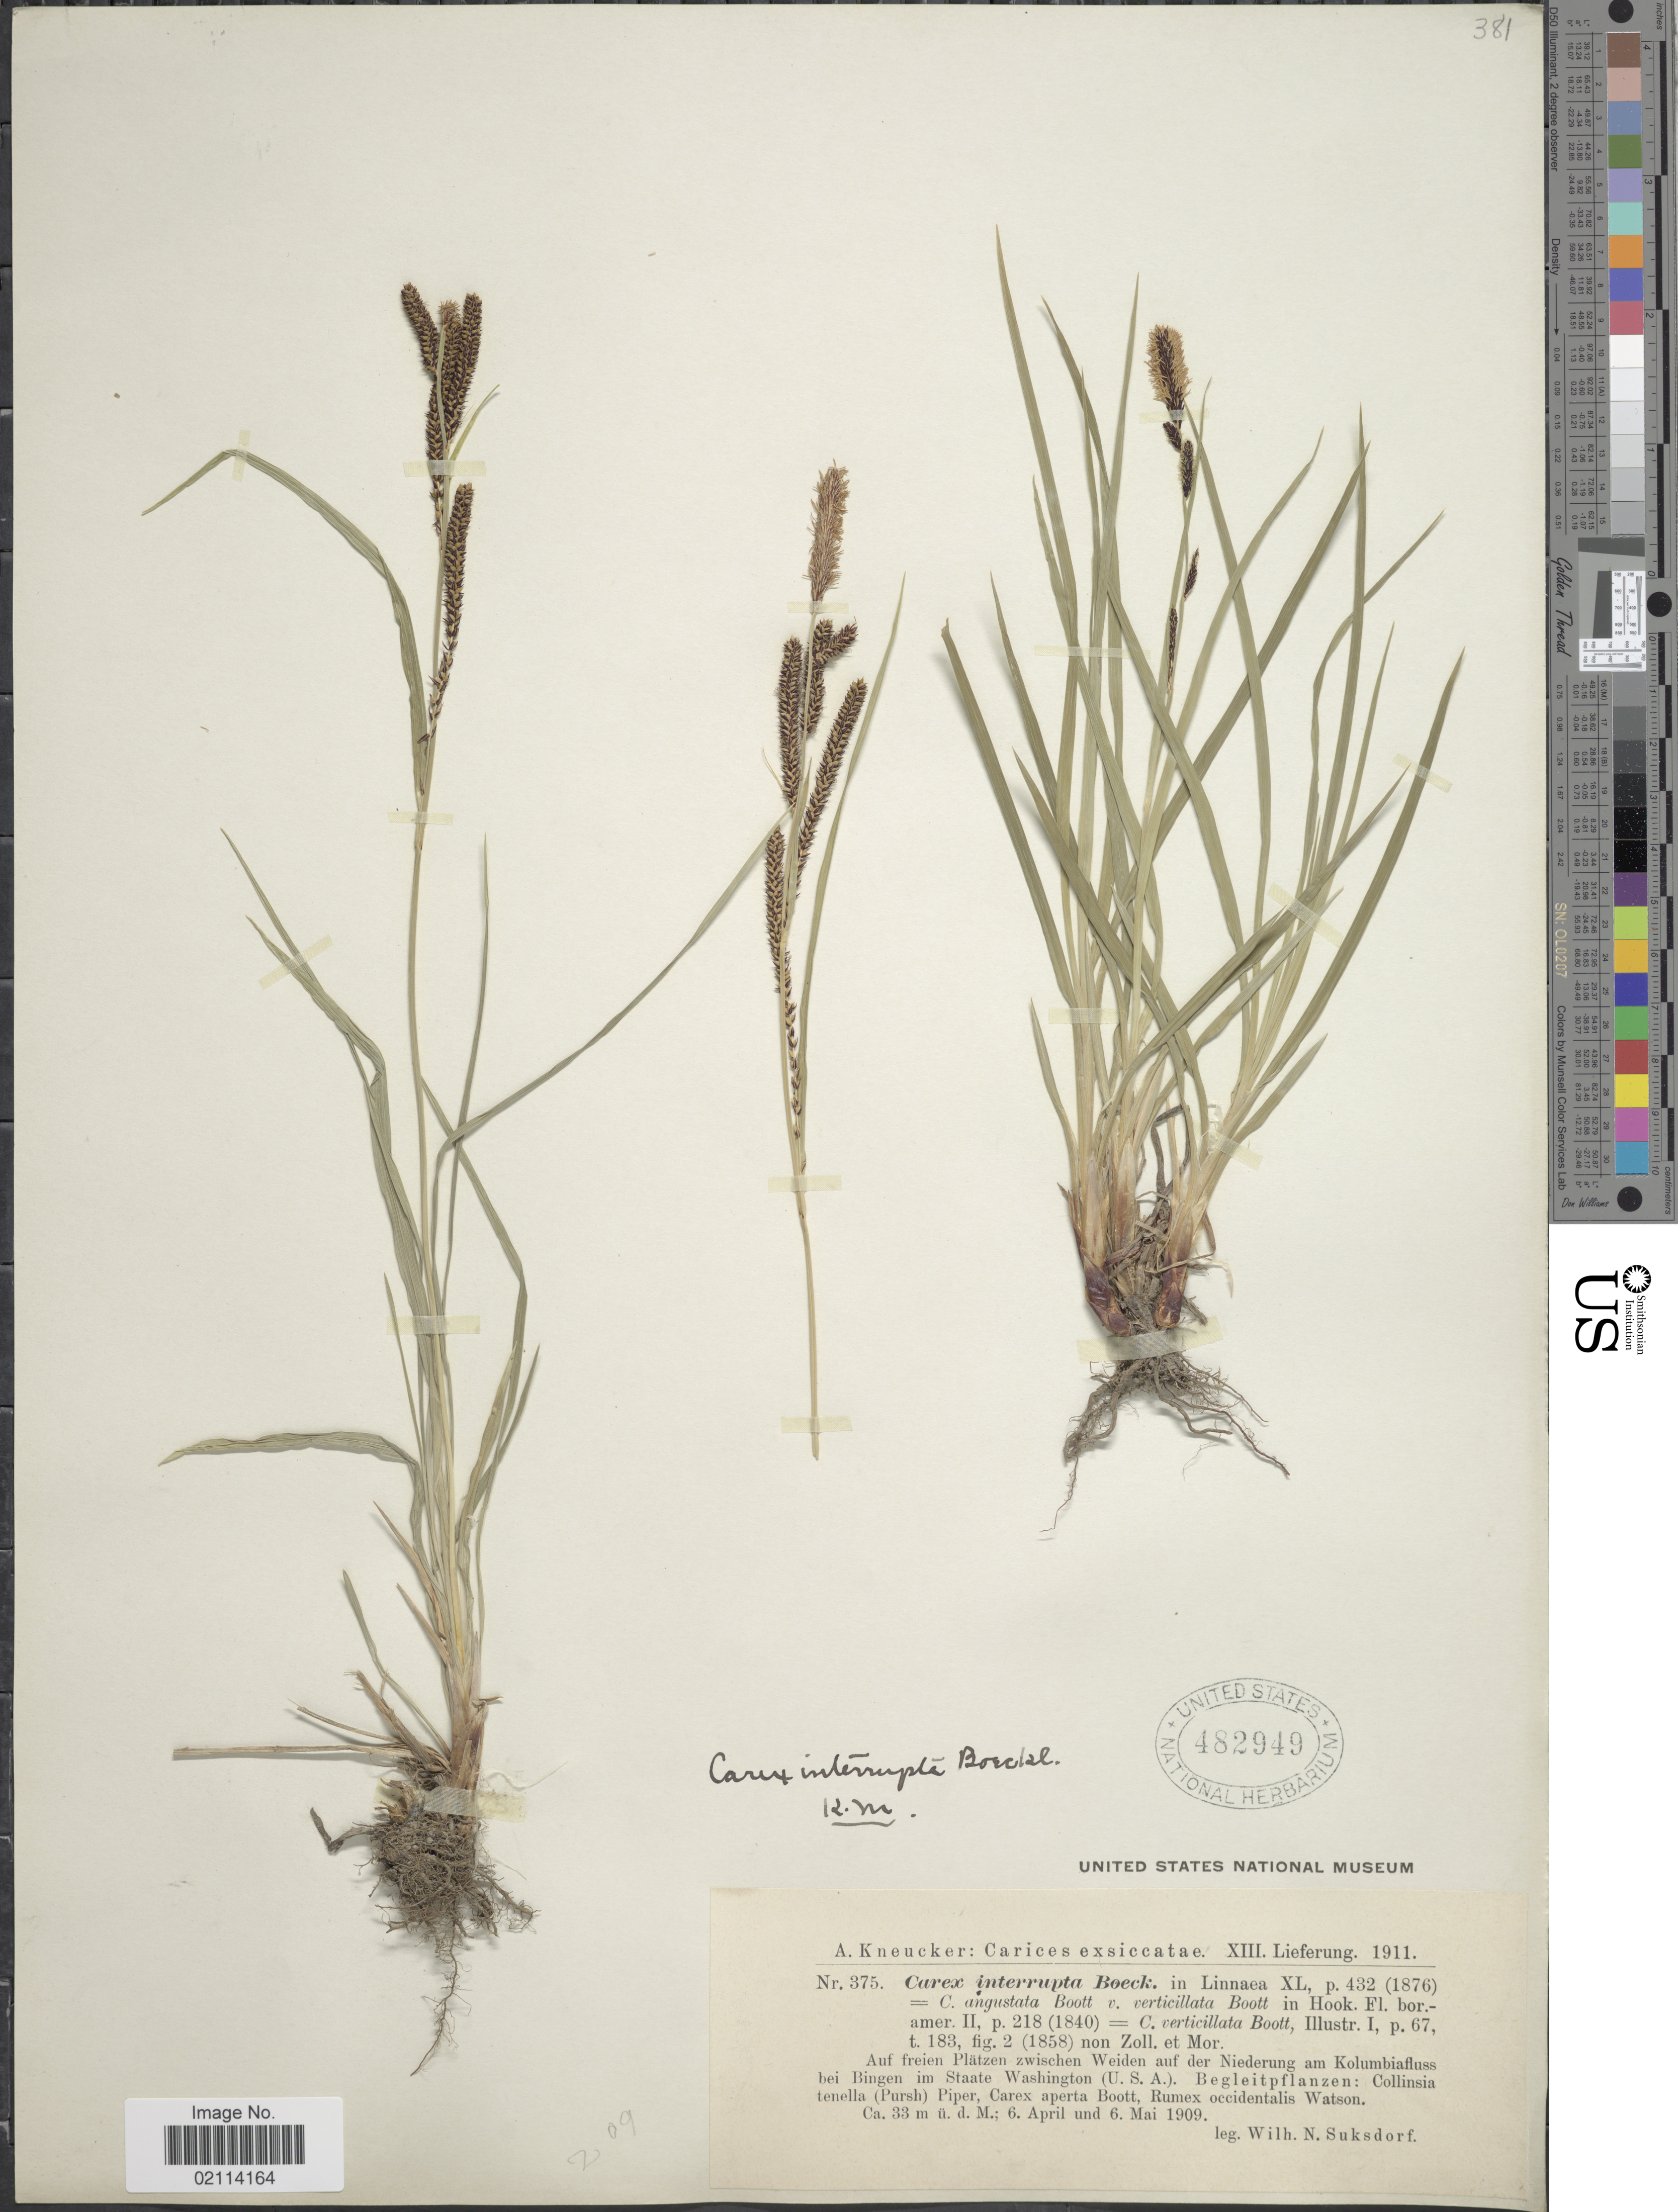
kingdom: Plantae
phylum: Tracheophyta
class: Liliopsida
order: Poales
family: Cyperaceae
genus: Carex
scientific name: Carex interrupta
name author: Boeckeler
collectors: W. N. Suksdorf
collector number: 375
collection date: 1909-04-06/1909-05-06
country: United States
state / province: Washington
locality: Carices, Auf freien Platzen zwischen Weiden auf der Niederung am Kolumbiafluss bei Bingen im Staate Washington.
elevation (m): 33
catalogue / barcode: US 482949